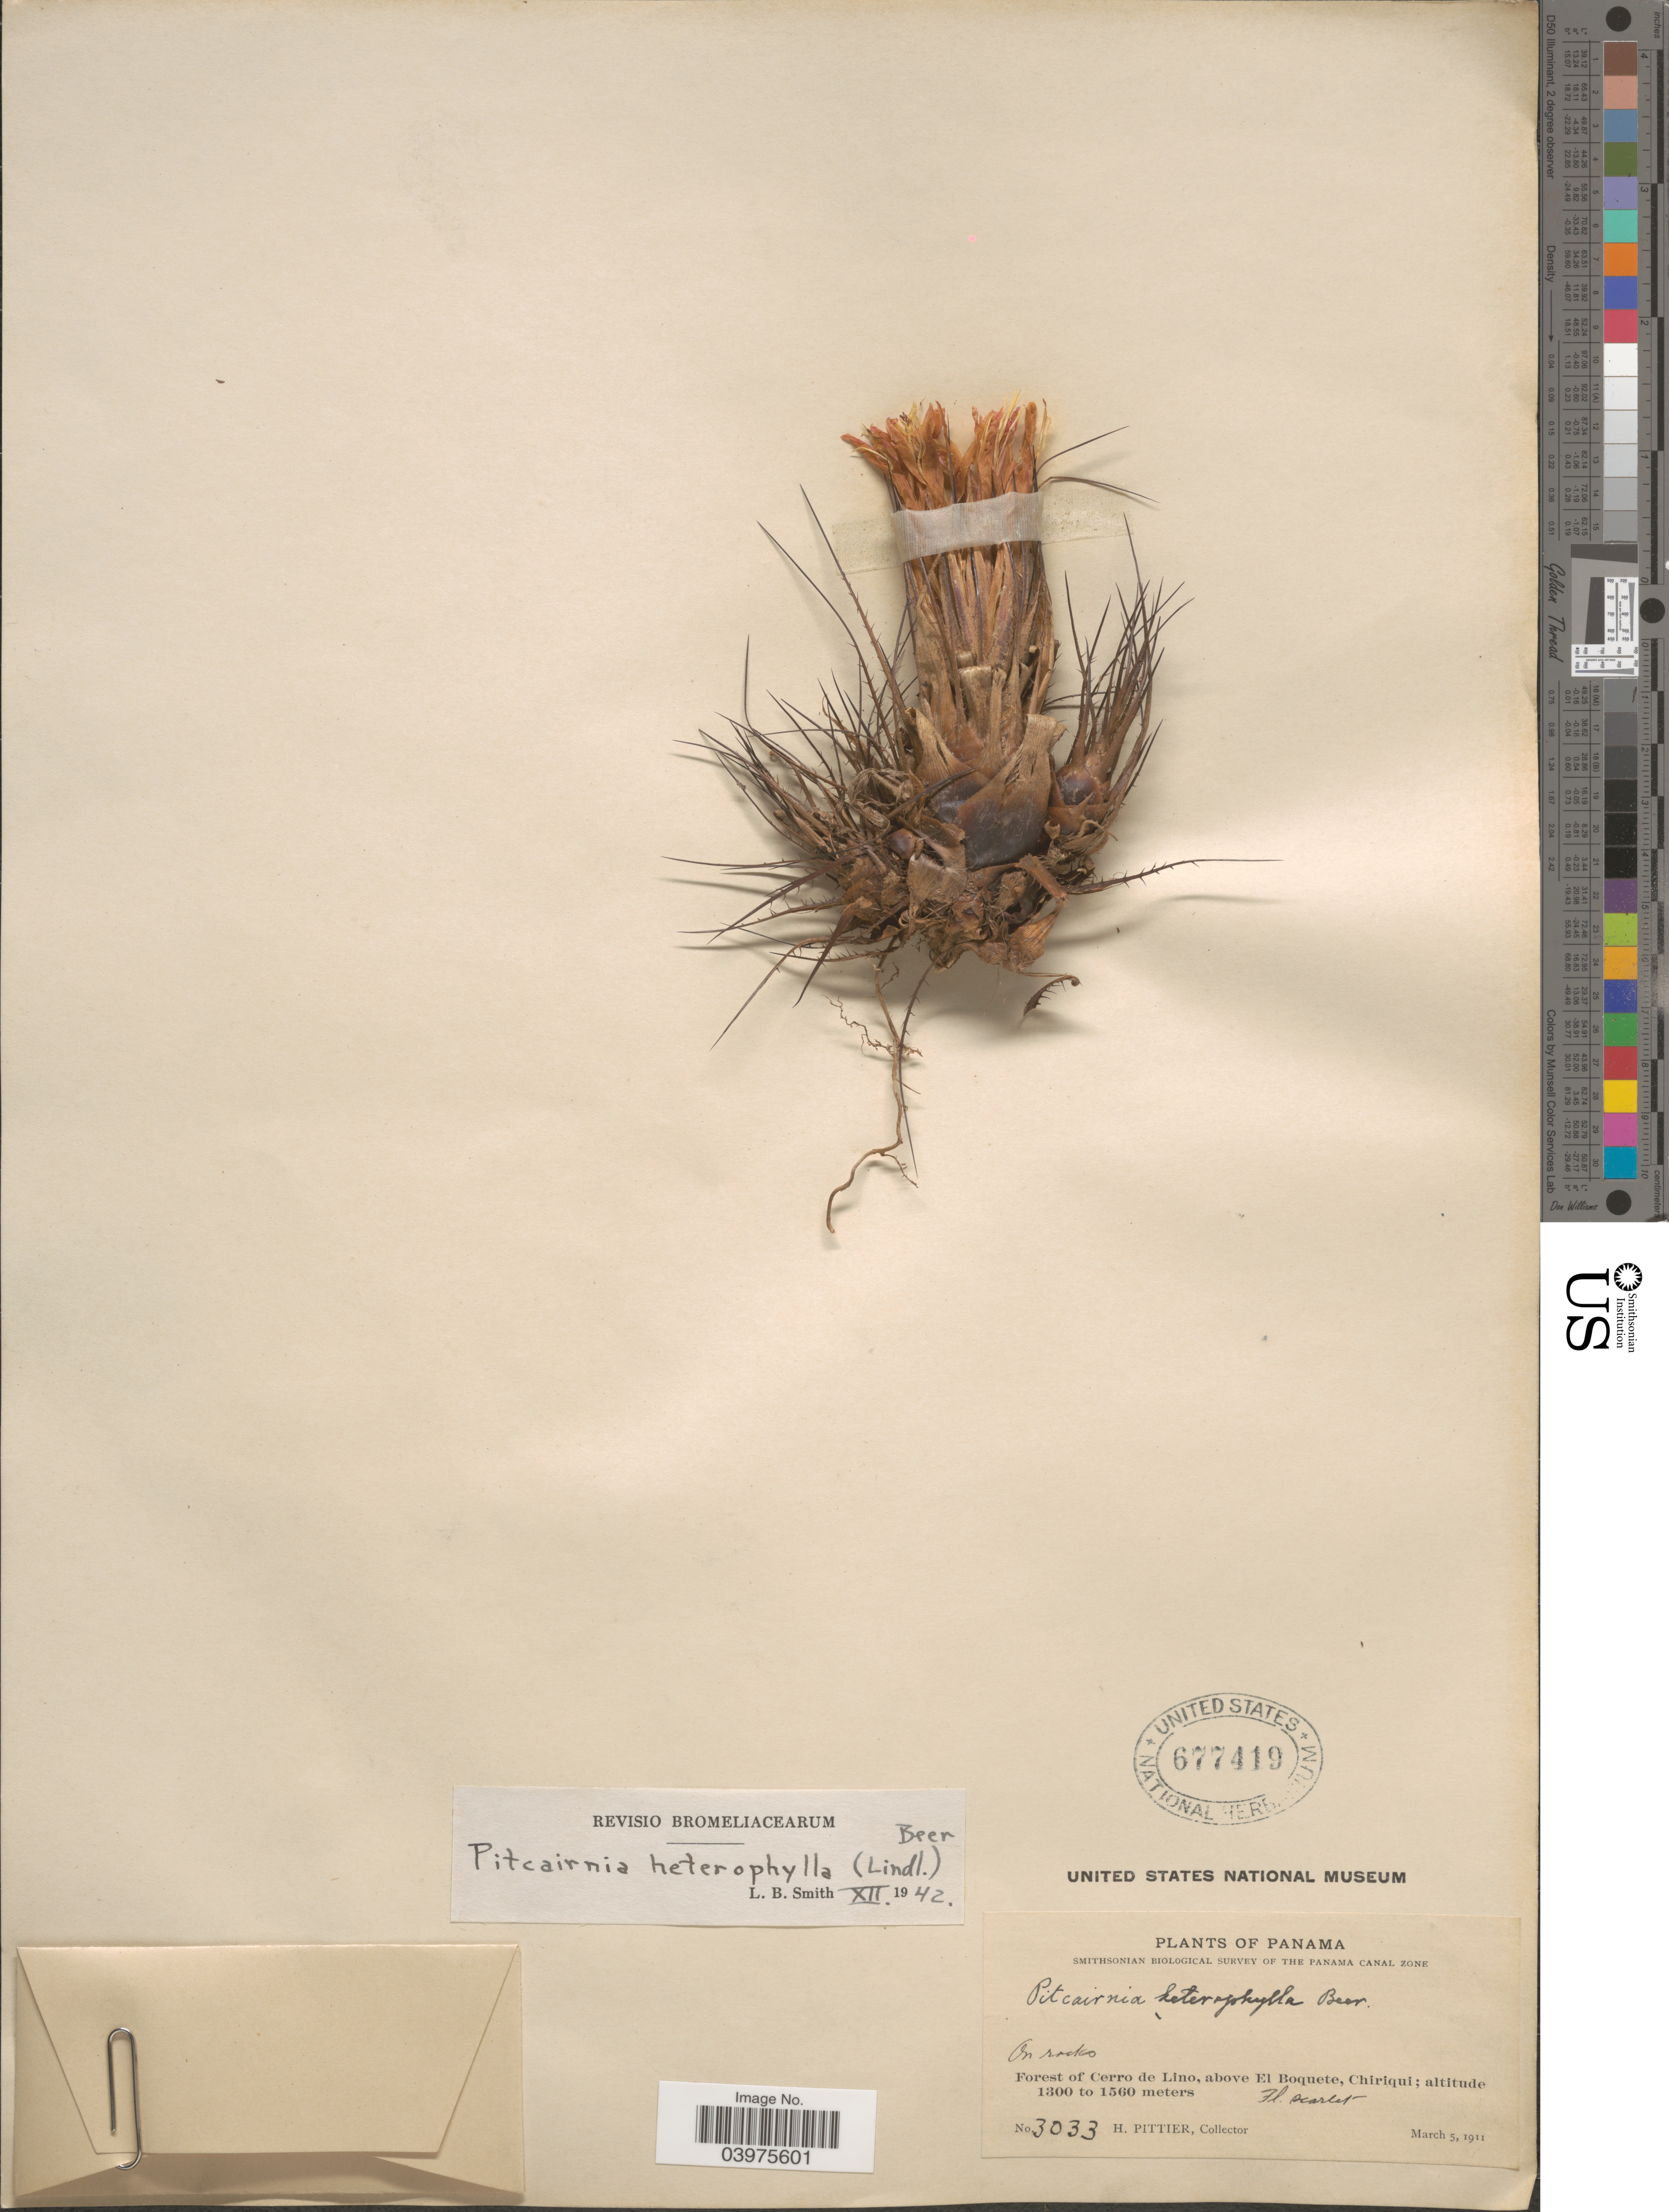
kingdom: Plantae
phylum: Tracheophyta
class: Liliopsida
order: Poales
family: Bromeliaceae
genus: Pitcairnia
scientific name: Pitcairnia heterophylla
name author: (Lindl.) Beer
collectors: H. F. Pittier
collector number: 3033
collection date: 1911-03-05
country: Panama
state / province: Chiriqui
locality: Forest of Cerro de Lino, above El Boquete.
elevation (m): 1300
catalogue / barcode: US 677419